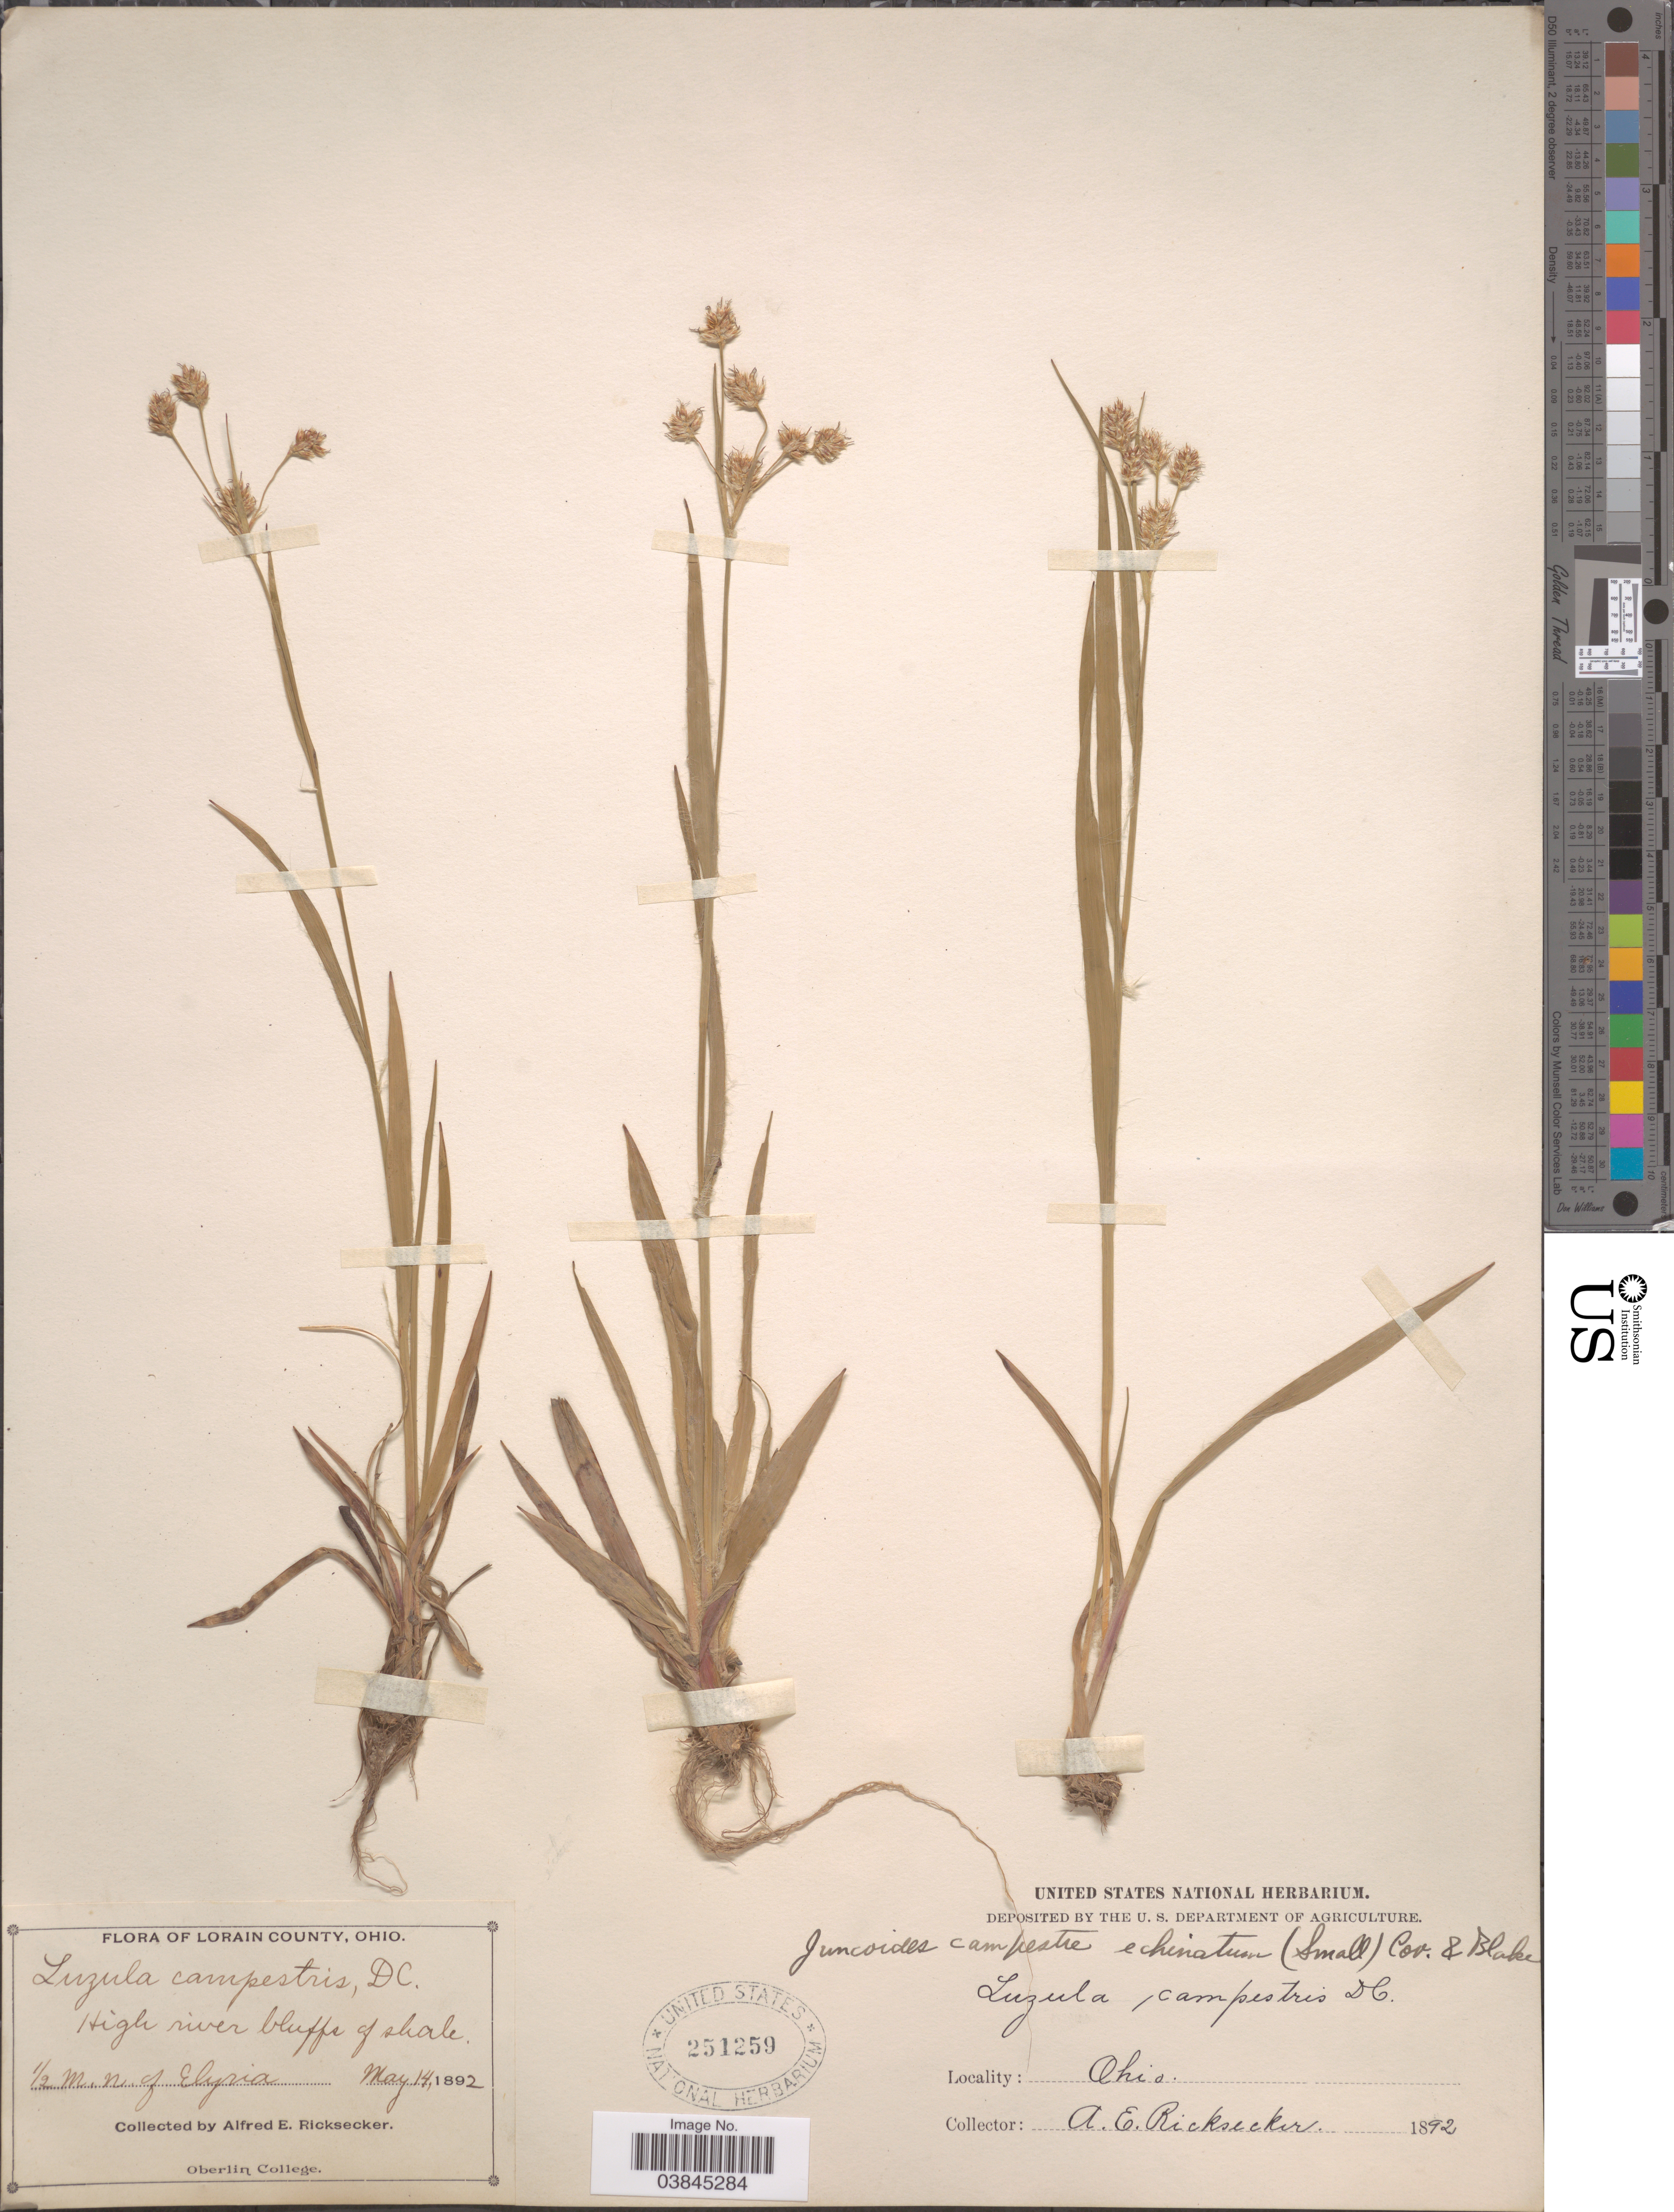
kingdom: Plantae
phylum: Tracheophyta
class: Liliopsida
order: Poales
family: Juncaceae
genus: Luzula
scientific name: Luzula campestris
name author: (L.) DC.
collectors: A. E. Ricksecker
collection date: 1892-05-14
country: United States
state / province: Ohio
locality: ½ M. N. of Elyria.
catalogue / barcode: US 251259